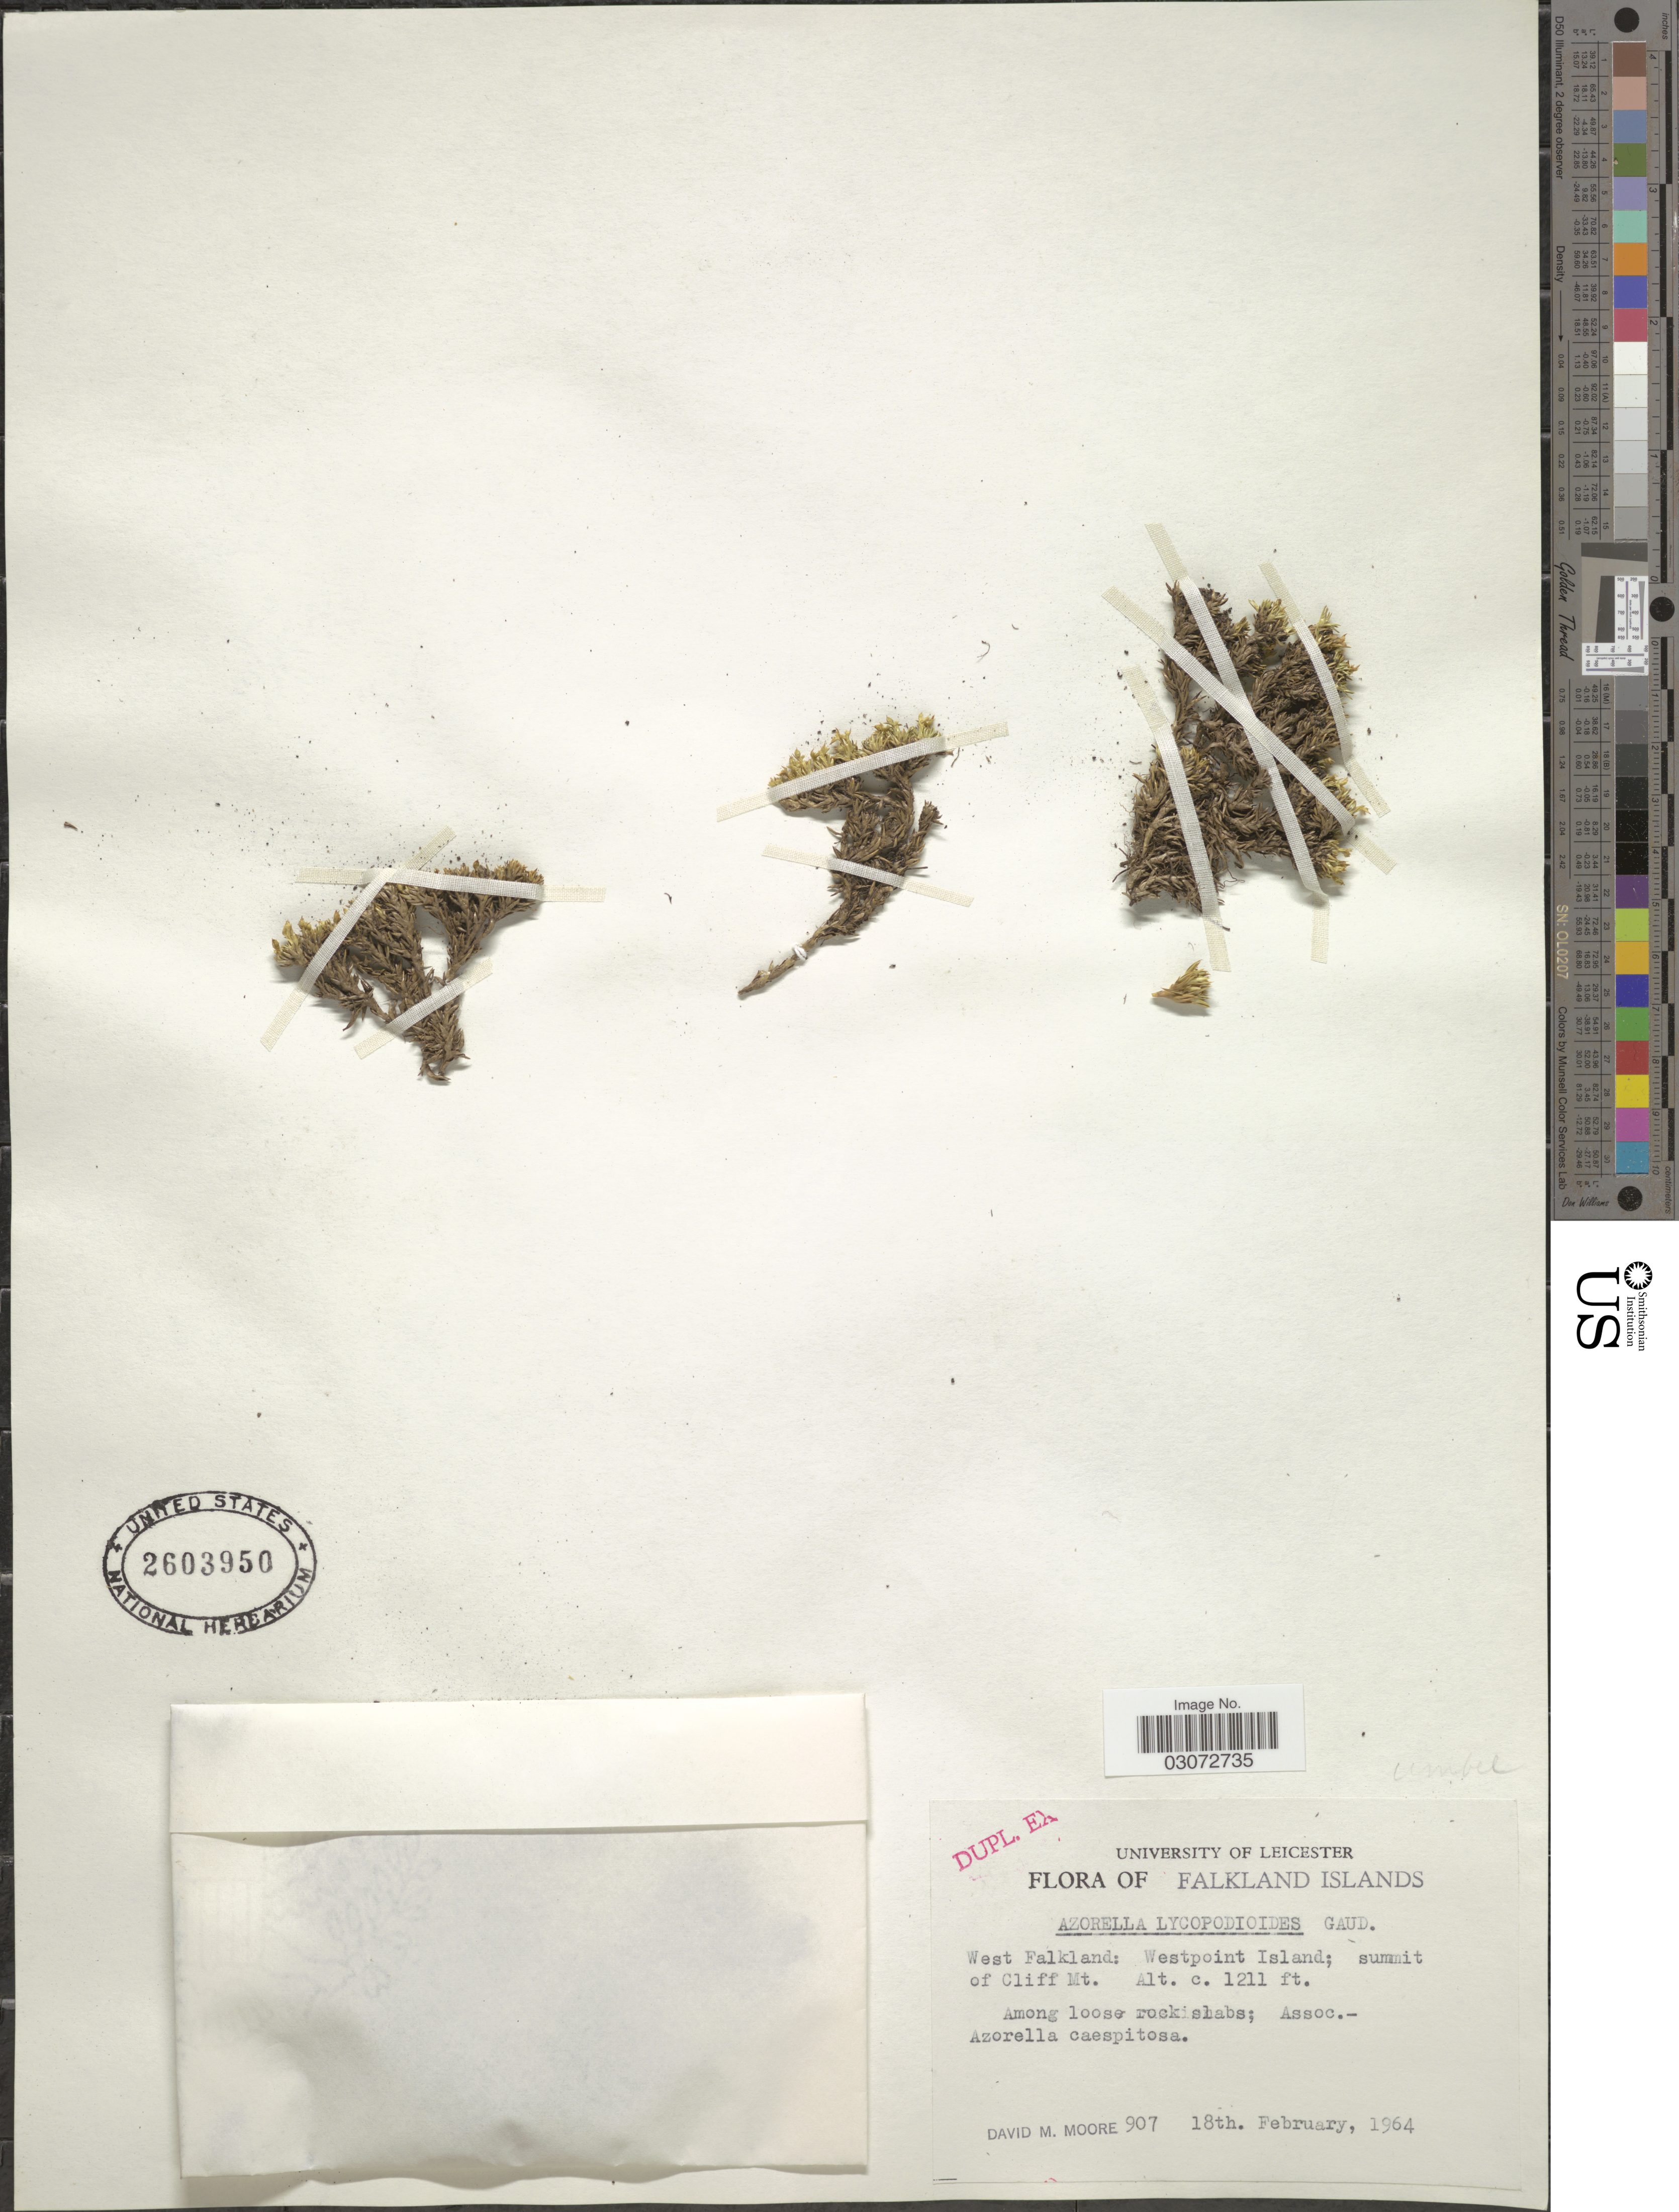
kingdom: Plantae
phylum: Tracheophyta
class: Magnoliopsida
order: Apiales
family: Apiaceae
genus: Azorella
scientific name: Azorella lycopodioides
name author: Gaudich.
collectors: D. Moore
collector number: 907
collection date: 1964-02-18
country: Falkland Islands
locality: West Falkland: Westpoint Island; summit of Cliff Mt.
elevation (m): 369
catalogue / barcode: US 2603950